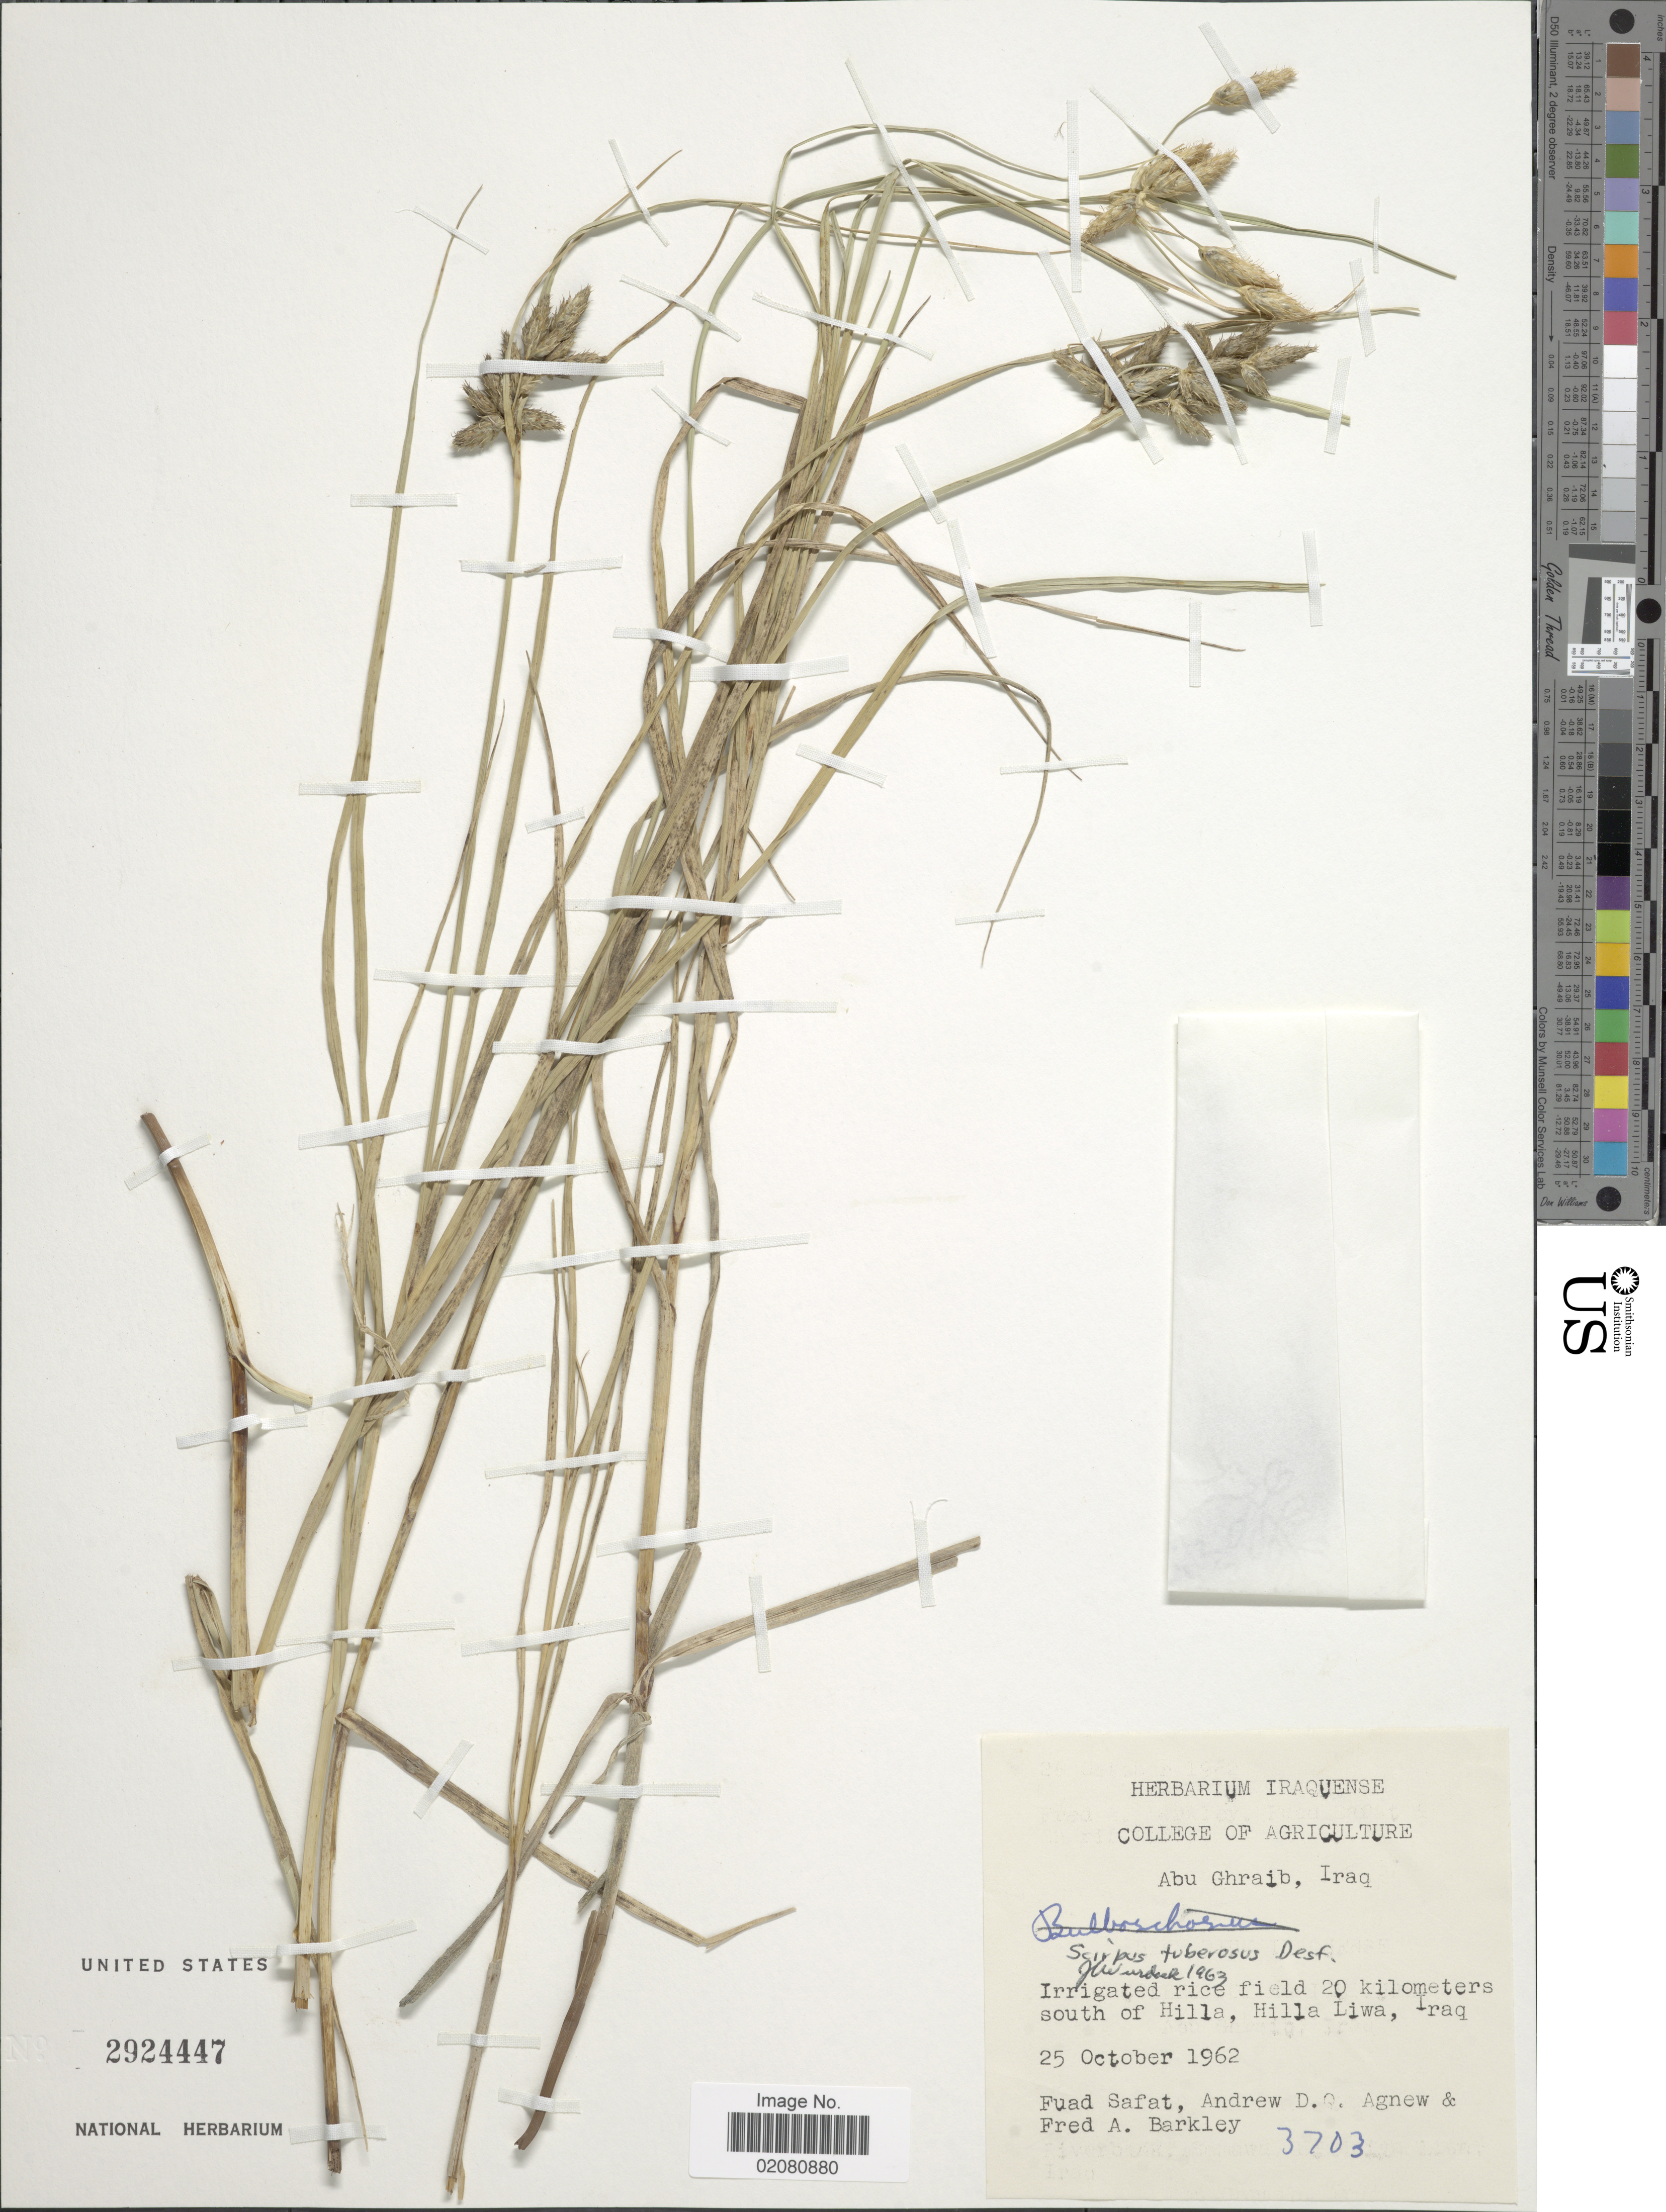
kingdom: Plantae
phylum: Tracheophyta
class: Liliopsida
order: Poales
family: Cyperaceae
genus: Bolboschoenus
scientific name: Bolboschoenus glaucus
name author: (Lam.) S.G. Sm.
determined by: Strong, Mark T., (BOT), Smithsonian Institution - National Museum of Natural History (UNITED STATES)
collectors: F. Safat, A. D. Agnew & F. A. Barkley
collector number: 3703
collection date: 1962-10-25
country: Iraq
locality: Abu Ghraib. Irrigated rice field 20 kilometers south of Hilla, Hilla Liwa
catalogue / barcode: US 2924447